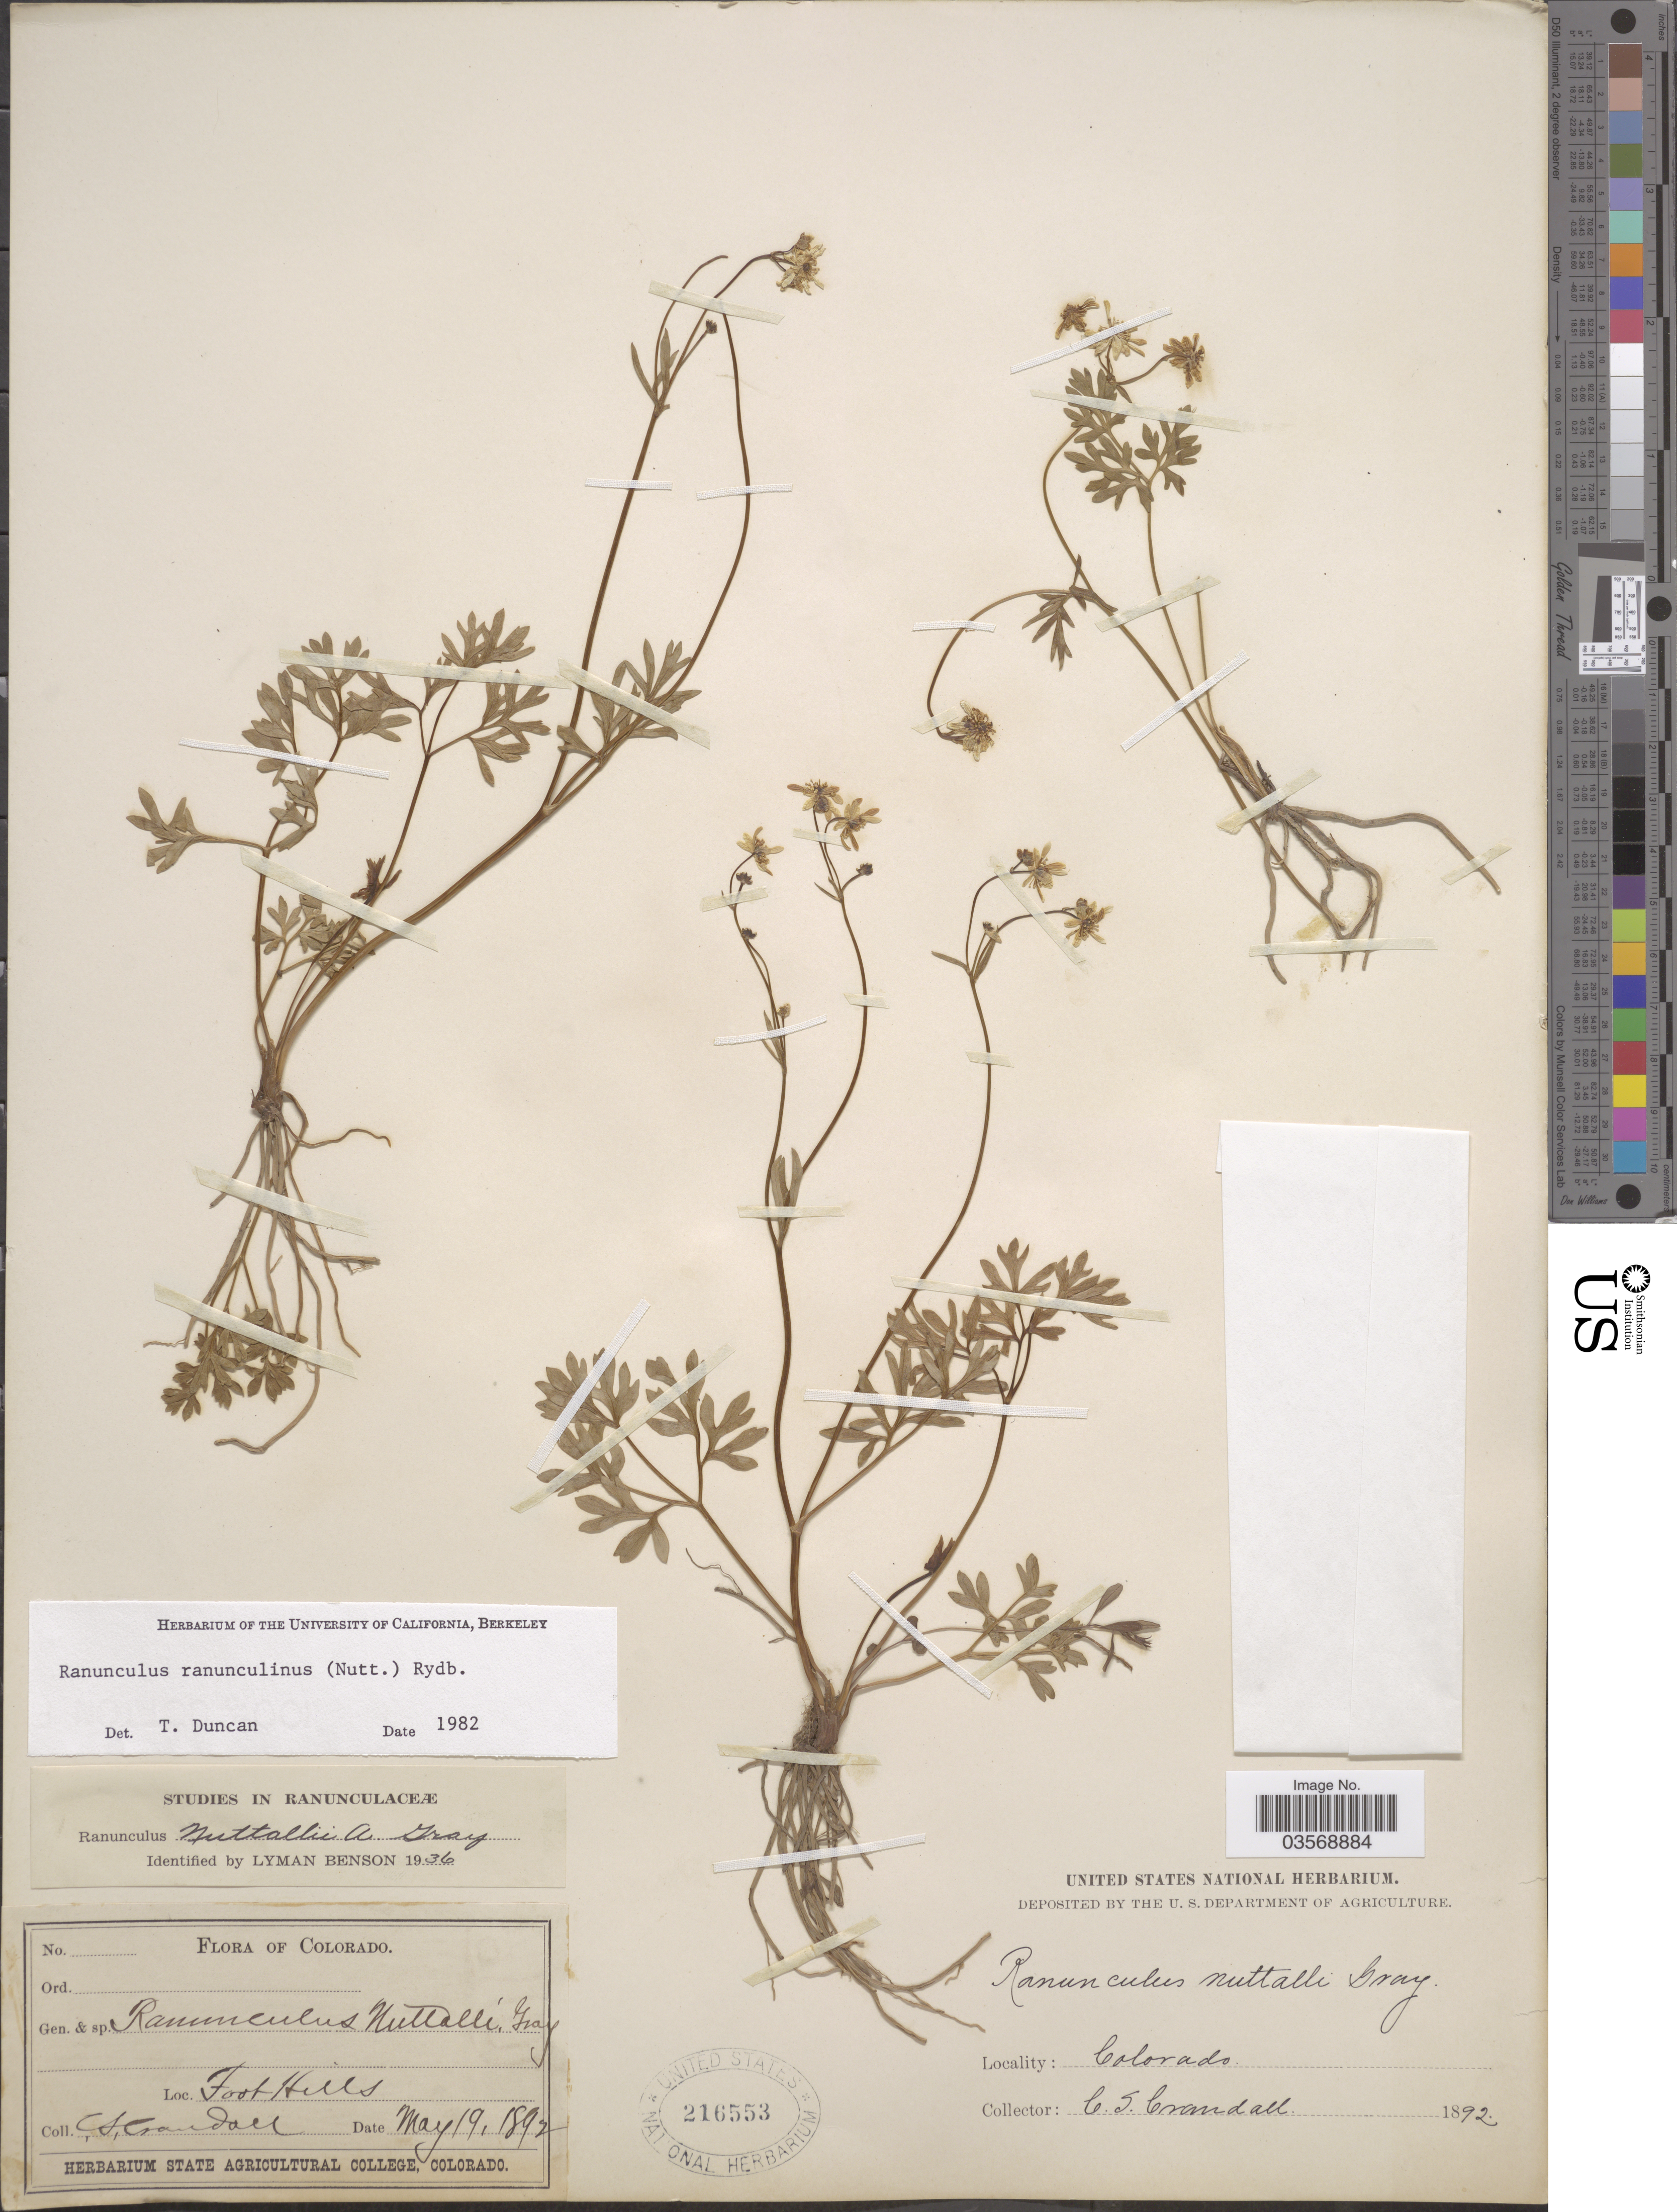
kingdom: Plantae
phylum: Tracheophyta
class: Magnoliopsida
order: Ranunculales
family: Ranunculaceae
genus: Ranunculus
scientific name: Ranunculus ranunculinus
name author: (Nutt.) Rydb.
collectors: C. Crandall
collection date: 1892-05-19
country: United States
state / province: Colorado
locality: Foothills.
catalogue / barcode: US 216553